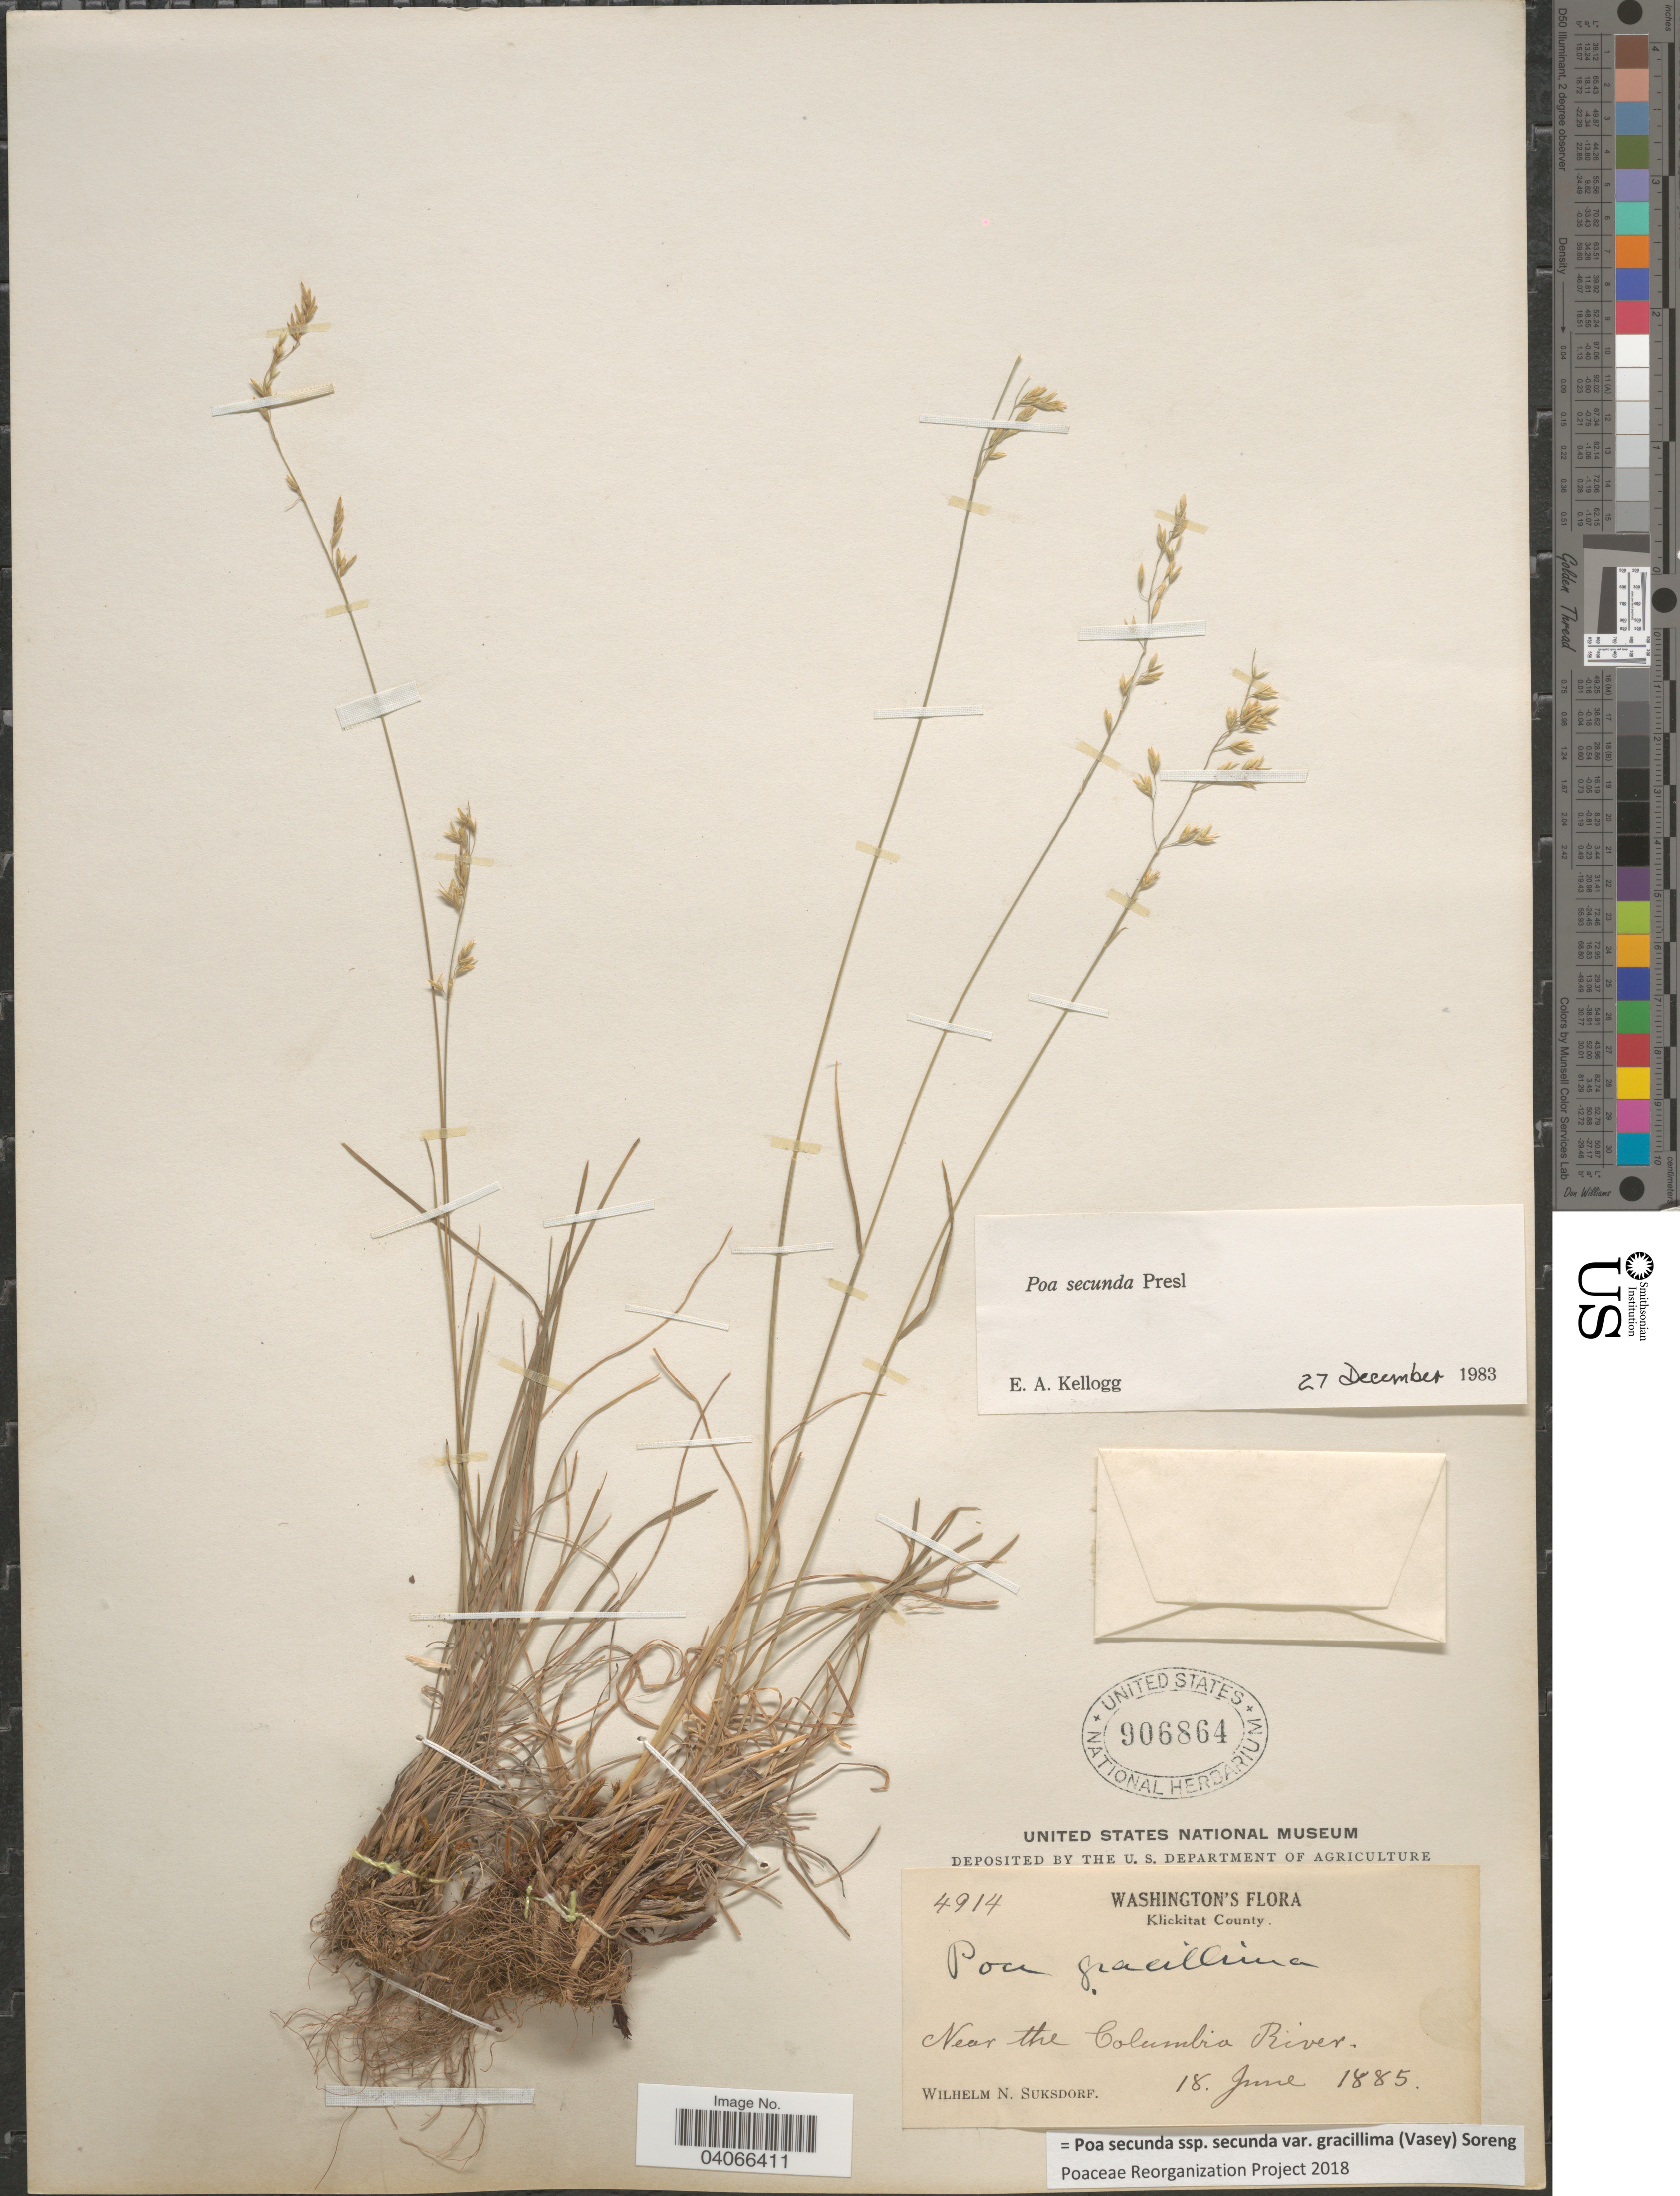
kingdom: Plantae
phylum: Tracheophyta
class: Liliopsida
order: Poales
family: Poaceae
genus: Poa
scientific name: Poa secunda subsp. secunda var. gracillima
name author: (Vasey) Soreng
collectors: W. N. Suksdorf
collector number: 4914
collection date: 1885-06-18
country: United States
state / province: Washington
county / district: Klickitat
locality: Klickitat County. Near the Columbia River.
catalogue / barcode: US 906864